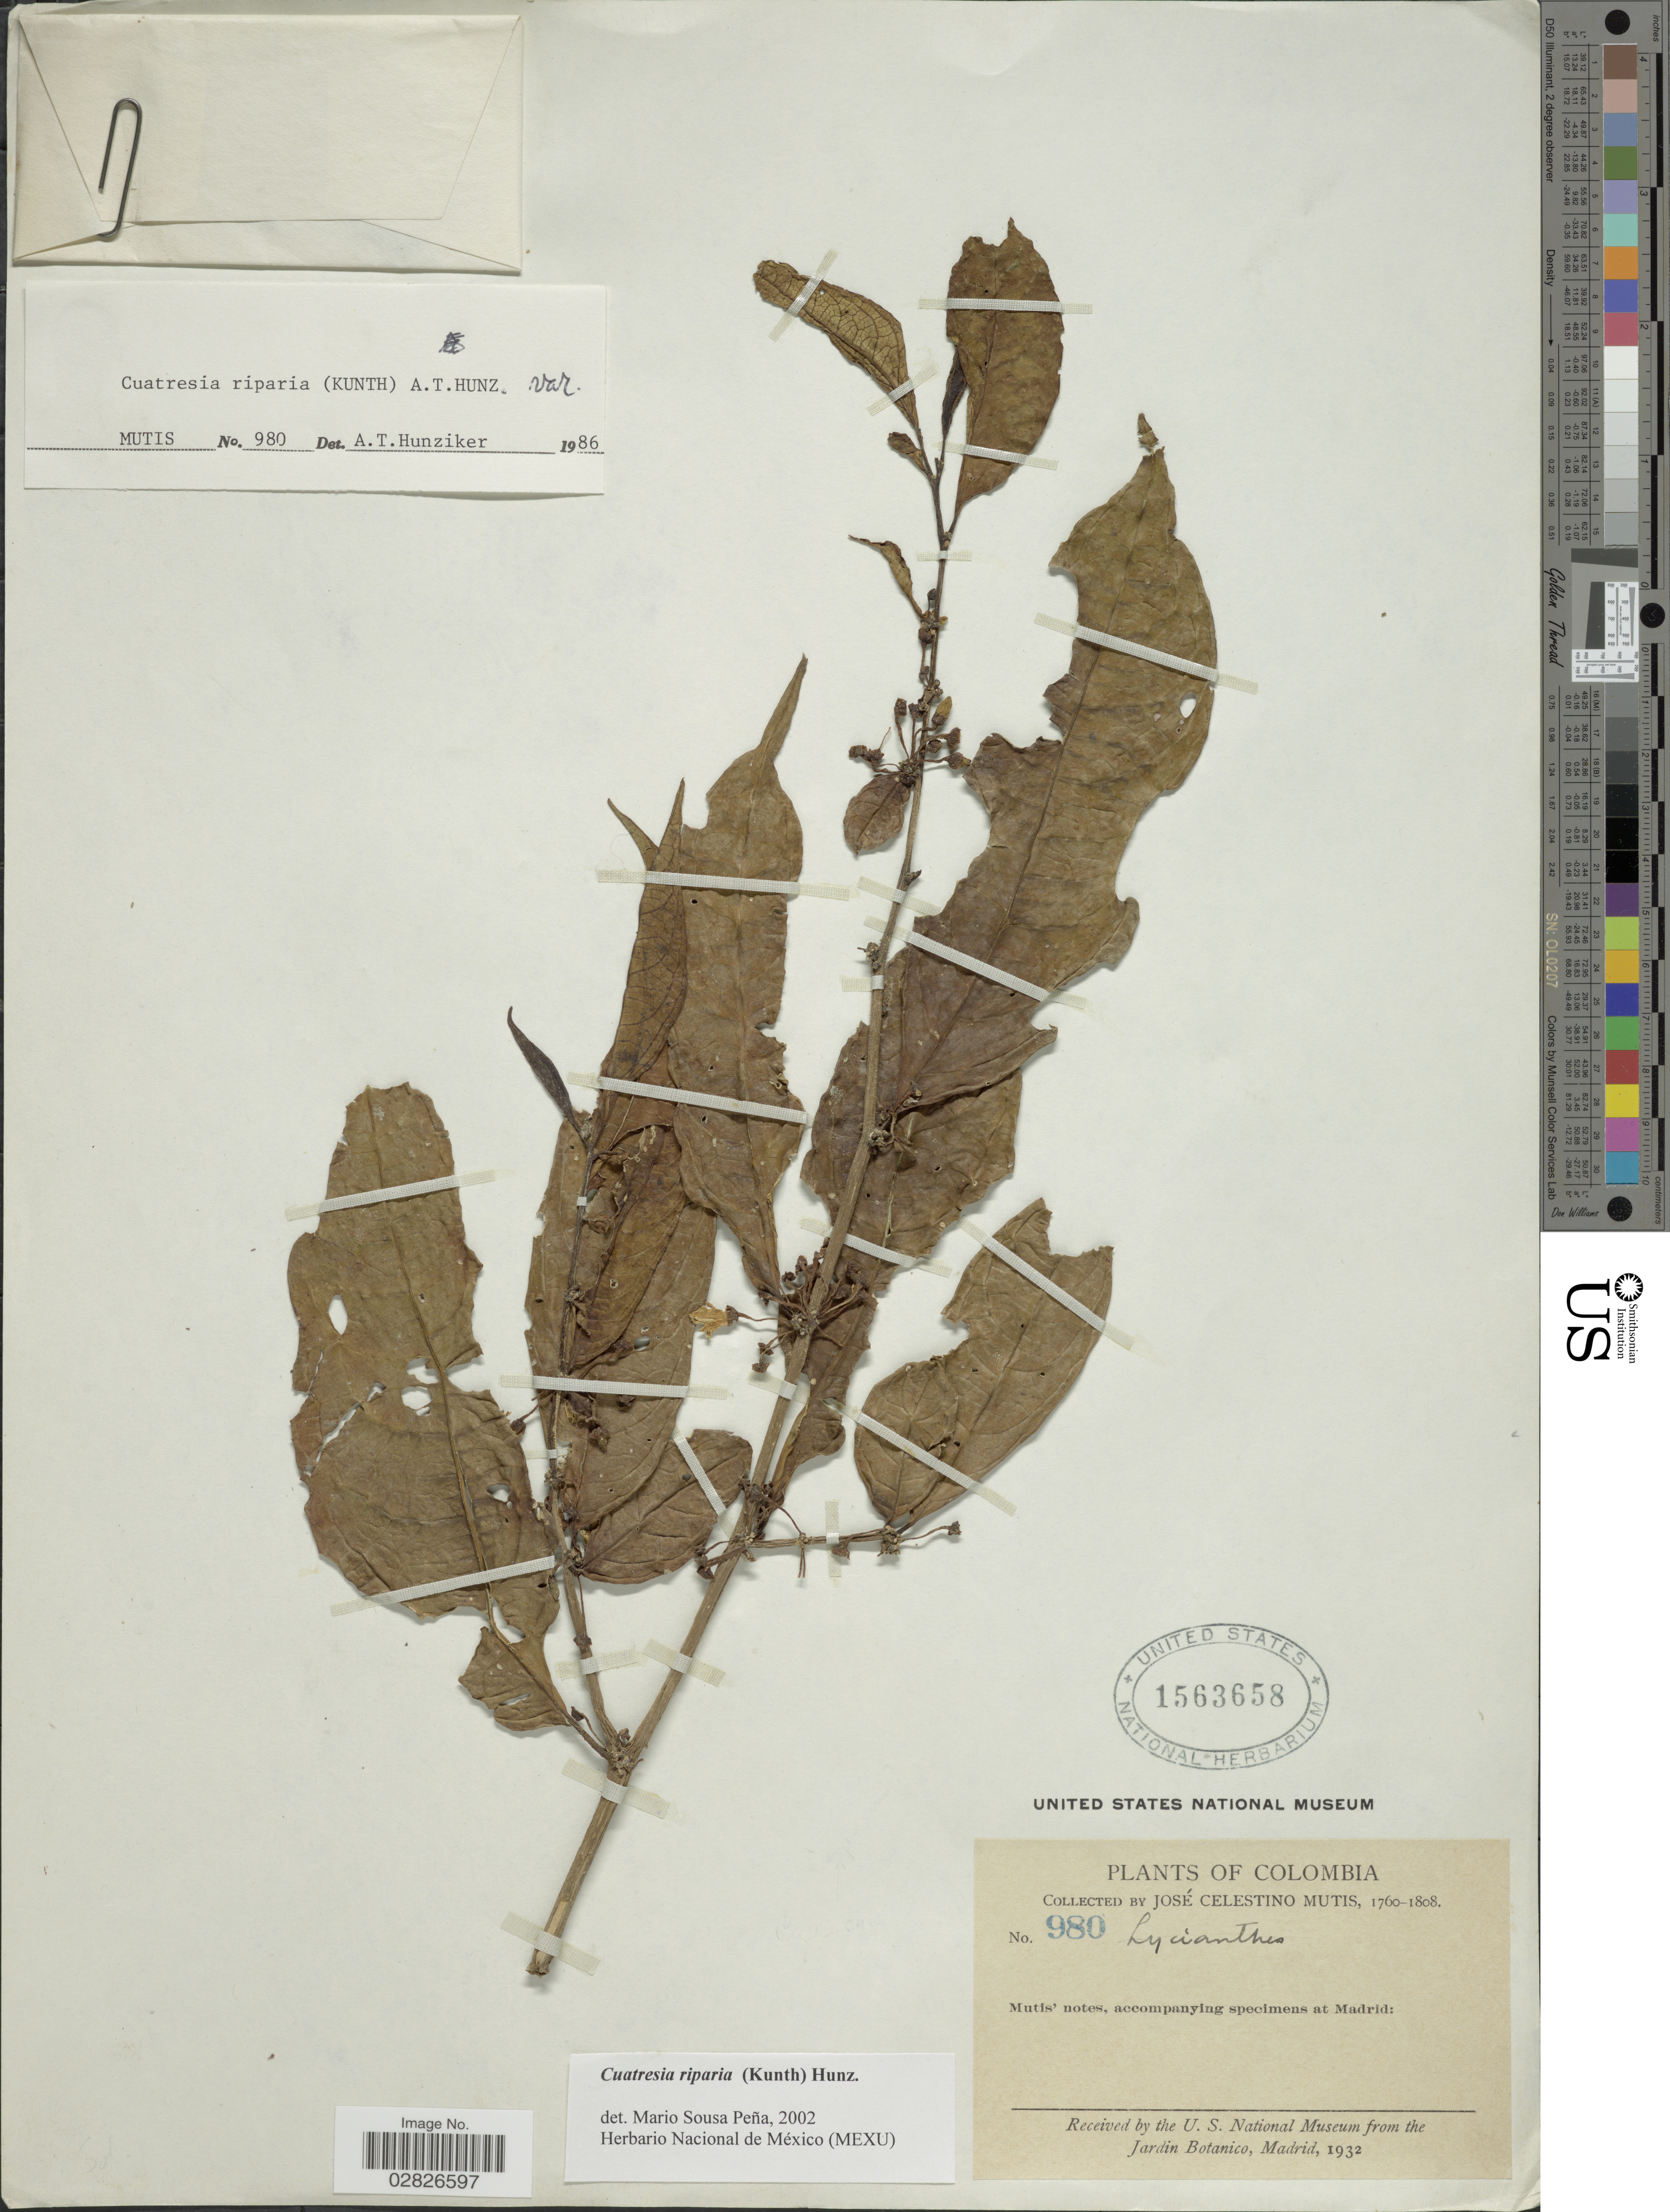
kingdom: Plantae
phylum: Tracheophyta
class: Magnoliopsida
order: Solanales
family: Solanaceae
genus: Cuatresia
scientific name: Cuatresia riparia var. riparia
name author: (Kunth) Hunz.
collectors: J. C. B. Mutis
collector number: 980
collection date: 1760/1808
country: Colombia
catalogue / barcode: US 1563658